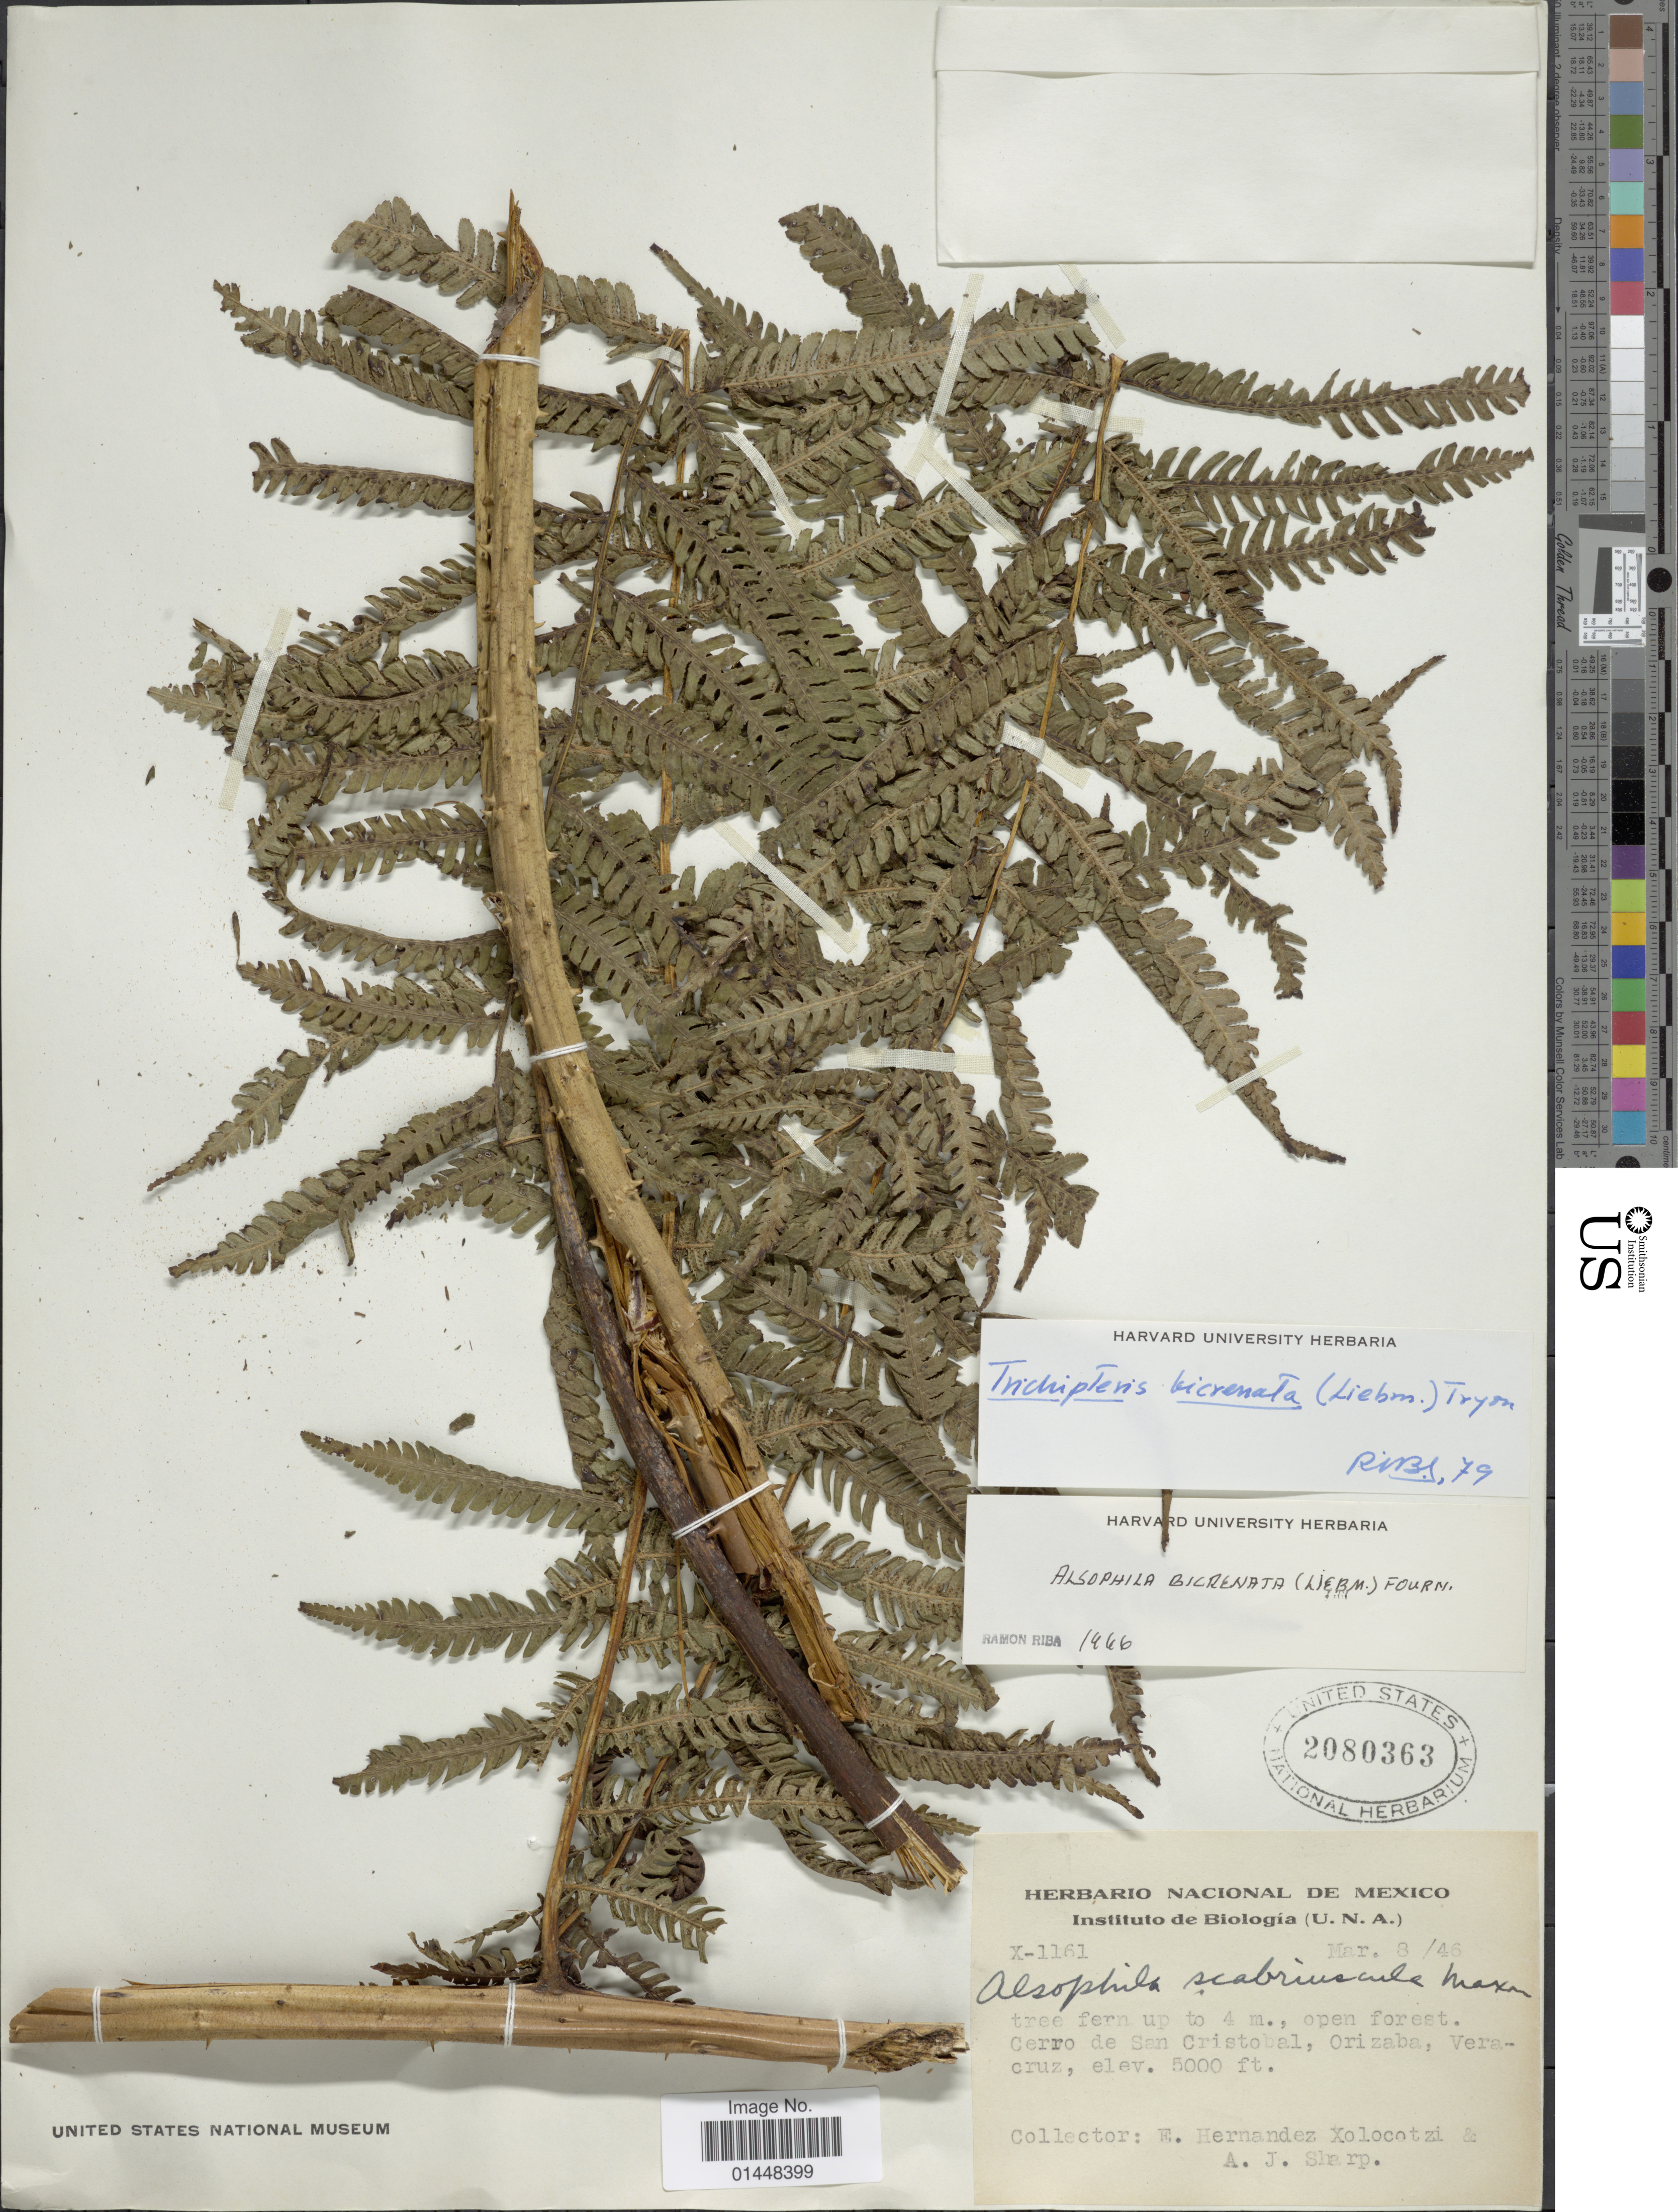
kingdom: Plantae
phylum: Tracheophyta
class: Polypodiopsida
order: Cyatheales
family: Cyatheaceae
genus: Cyathea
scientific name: Cyathea bicrenata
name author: Liebm.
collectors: E. I. Hernández-X. & A. J. Sharp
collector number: X-1161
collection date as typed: Transcribed d/m/y: 8/3/46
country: Mexico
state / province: Veracruz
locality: Cerro de San Cristobal, Orizaba, Veracruz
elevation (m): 1524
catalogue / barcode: US 2080363